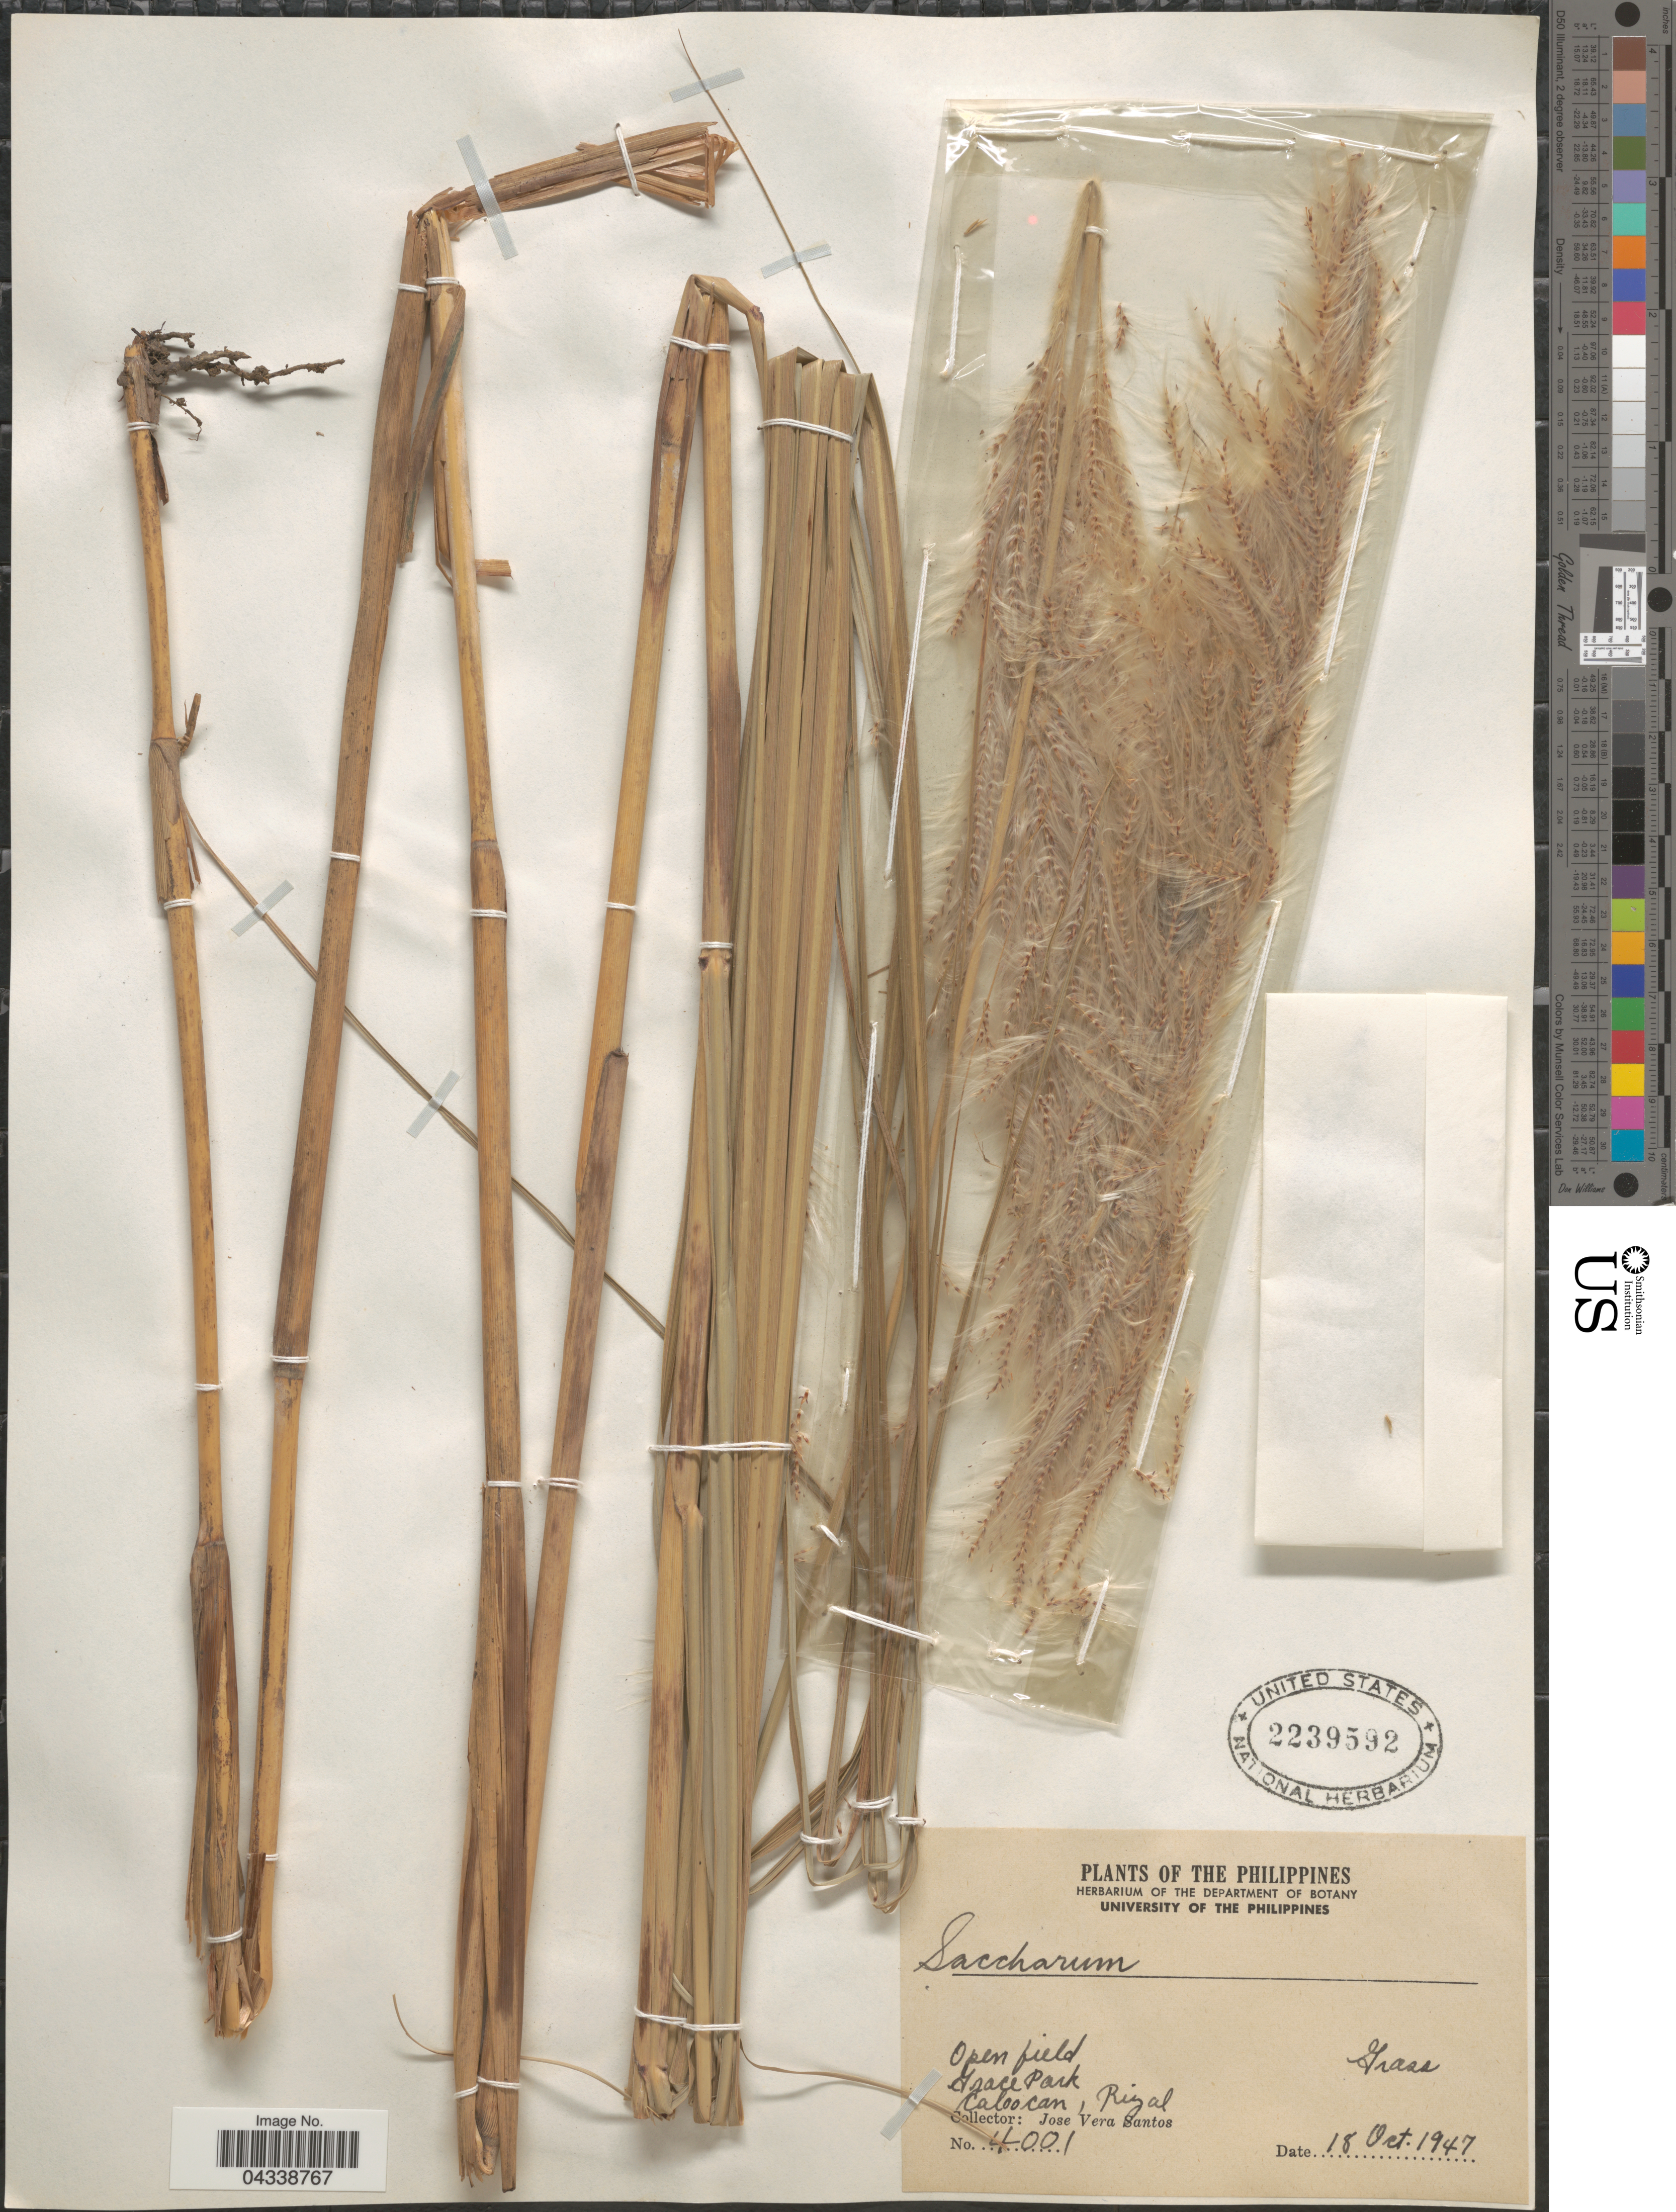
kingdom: Plantae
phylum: Tracheophyta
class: Liliopsida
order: Poales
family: Poaceae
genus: Saccharum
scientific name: Saccharum sp.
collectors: J. V. Santos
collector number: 4001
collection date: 1947-10-18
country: Philippines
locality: Grace Park. Caloocan , Rizal.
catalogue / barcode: US 2239592